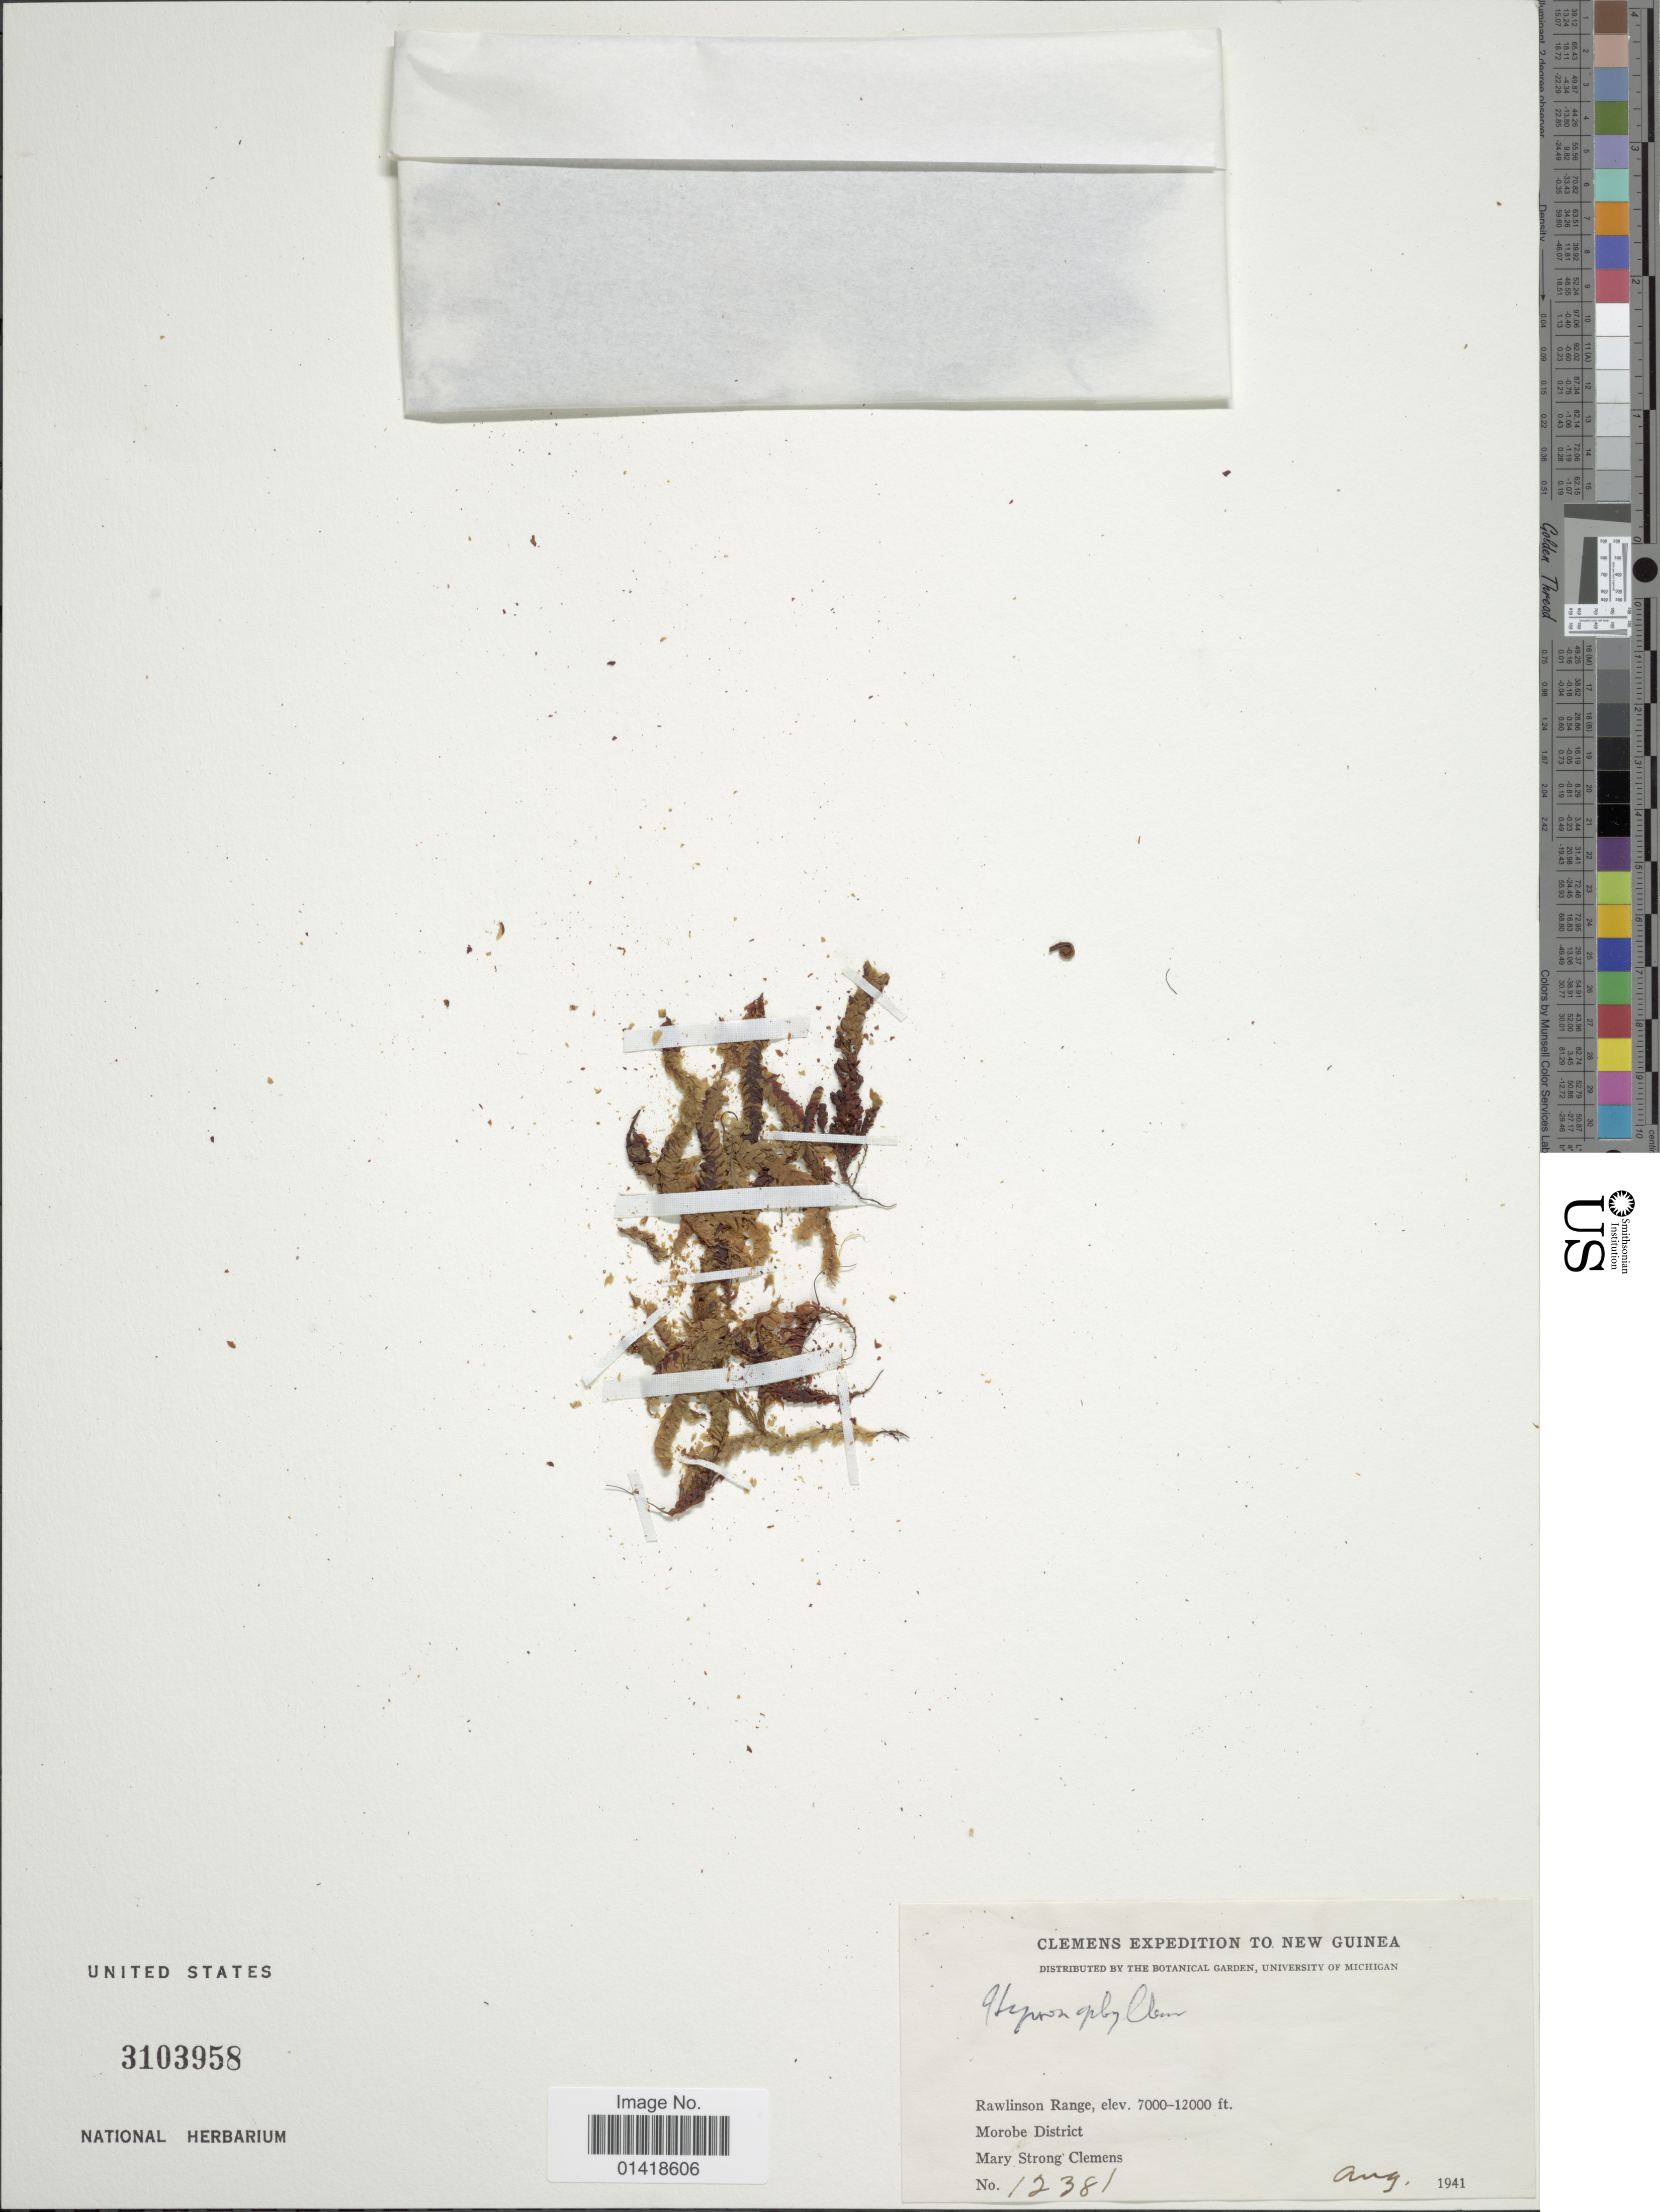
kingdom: Plantae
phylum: Tracheophyta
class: Polypodiopsida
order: Hymenophyllales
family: Hymenophyllaceae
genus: Hymenophyllum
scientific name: Hymenophyllum sp.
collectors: M. S. Clemens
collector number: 12381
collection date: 1941-08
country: Papua New Guinea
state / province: Morobe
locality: New Guinea. Rawlinson Range. Morobe District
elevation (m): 2134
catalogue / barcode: US 3103958